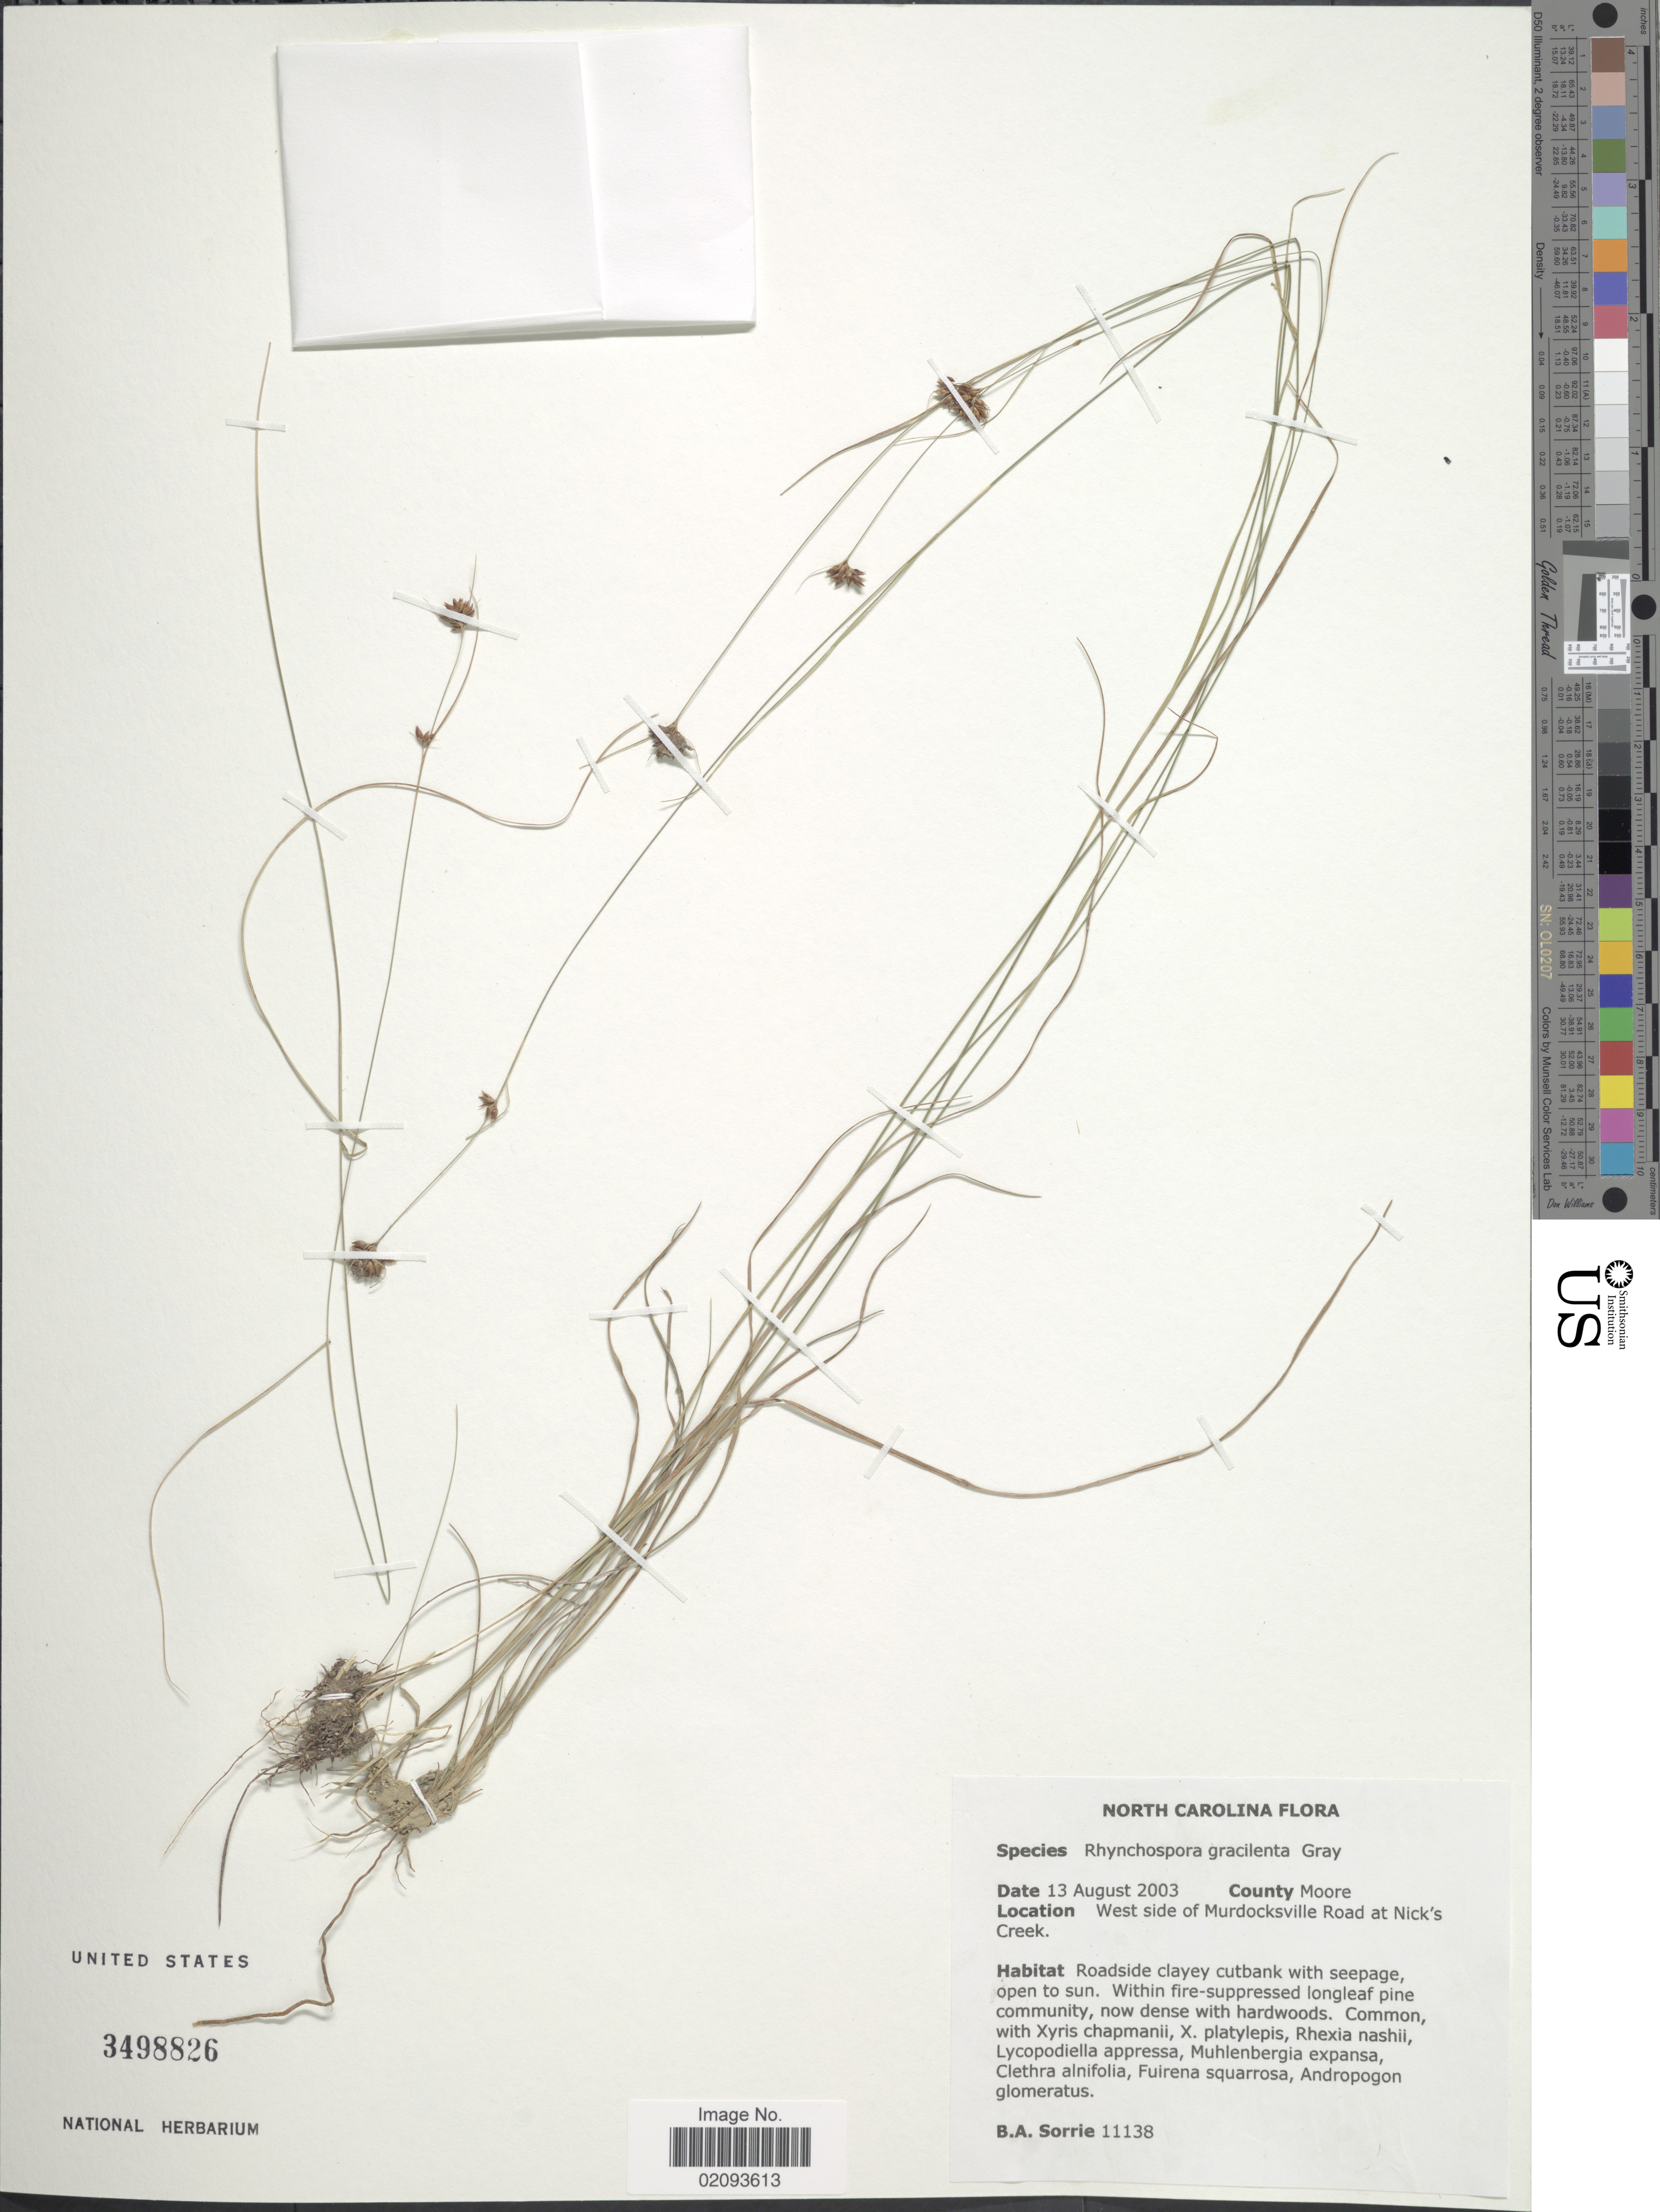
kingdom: Plantae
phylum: Tracheophyta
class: Liliopsida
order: Poales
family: Cyperaceae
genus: Rhynchospora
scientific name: Rhynchospora gracilenta A. Gray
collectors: B. Sorrie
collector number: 11138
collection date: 2003-08-13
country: United States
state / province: North Carolina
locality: County Moore. West side of Murdocksville Road at Nick's Creek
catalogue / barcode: US 3498826